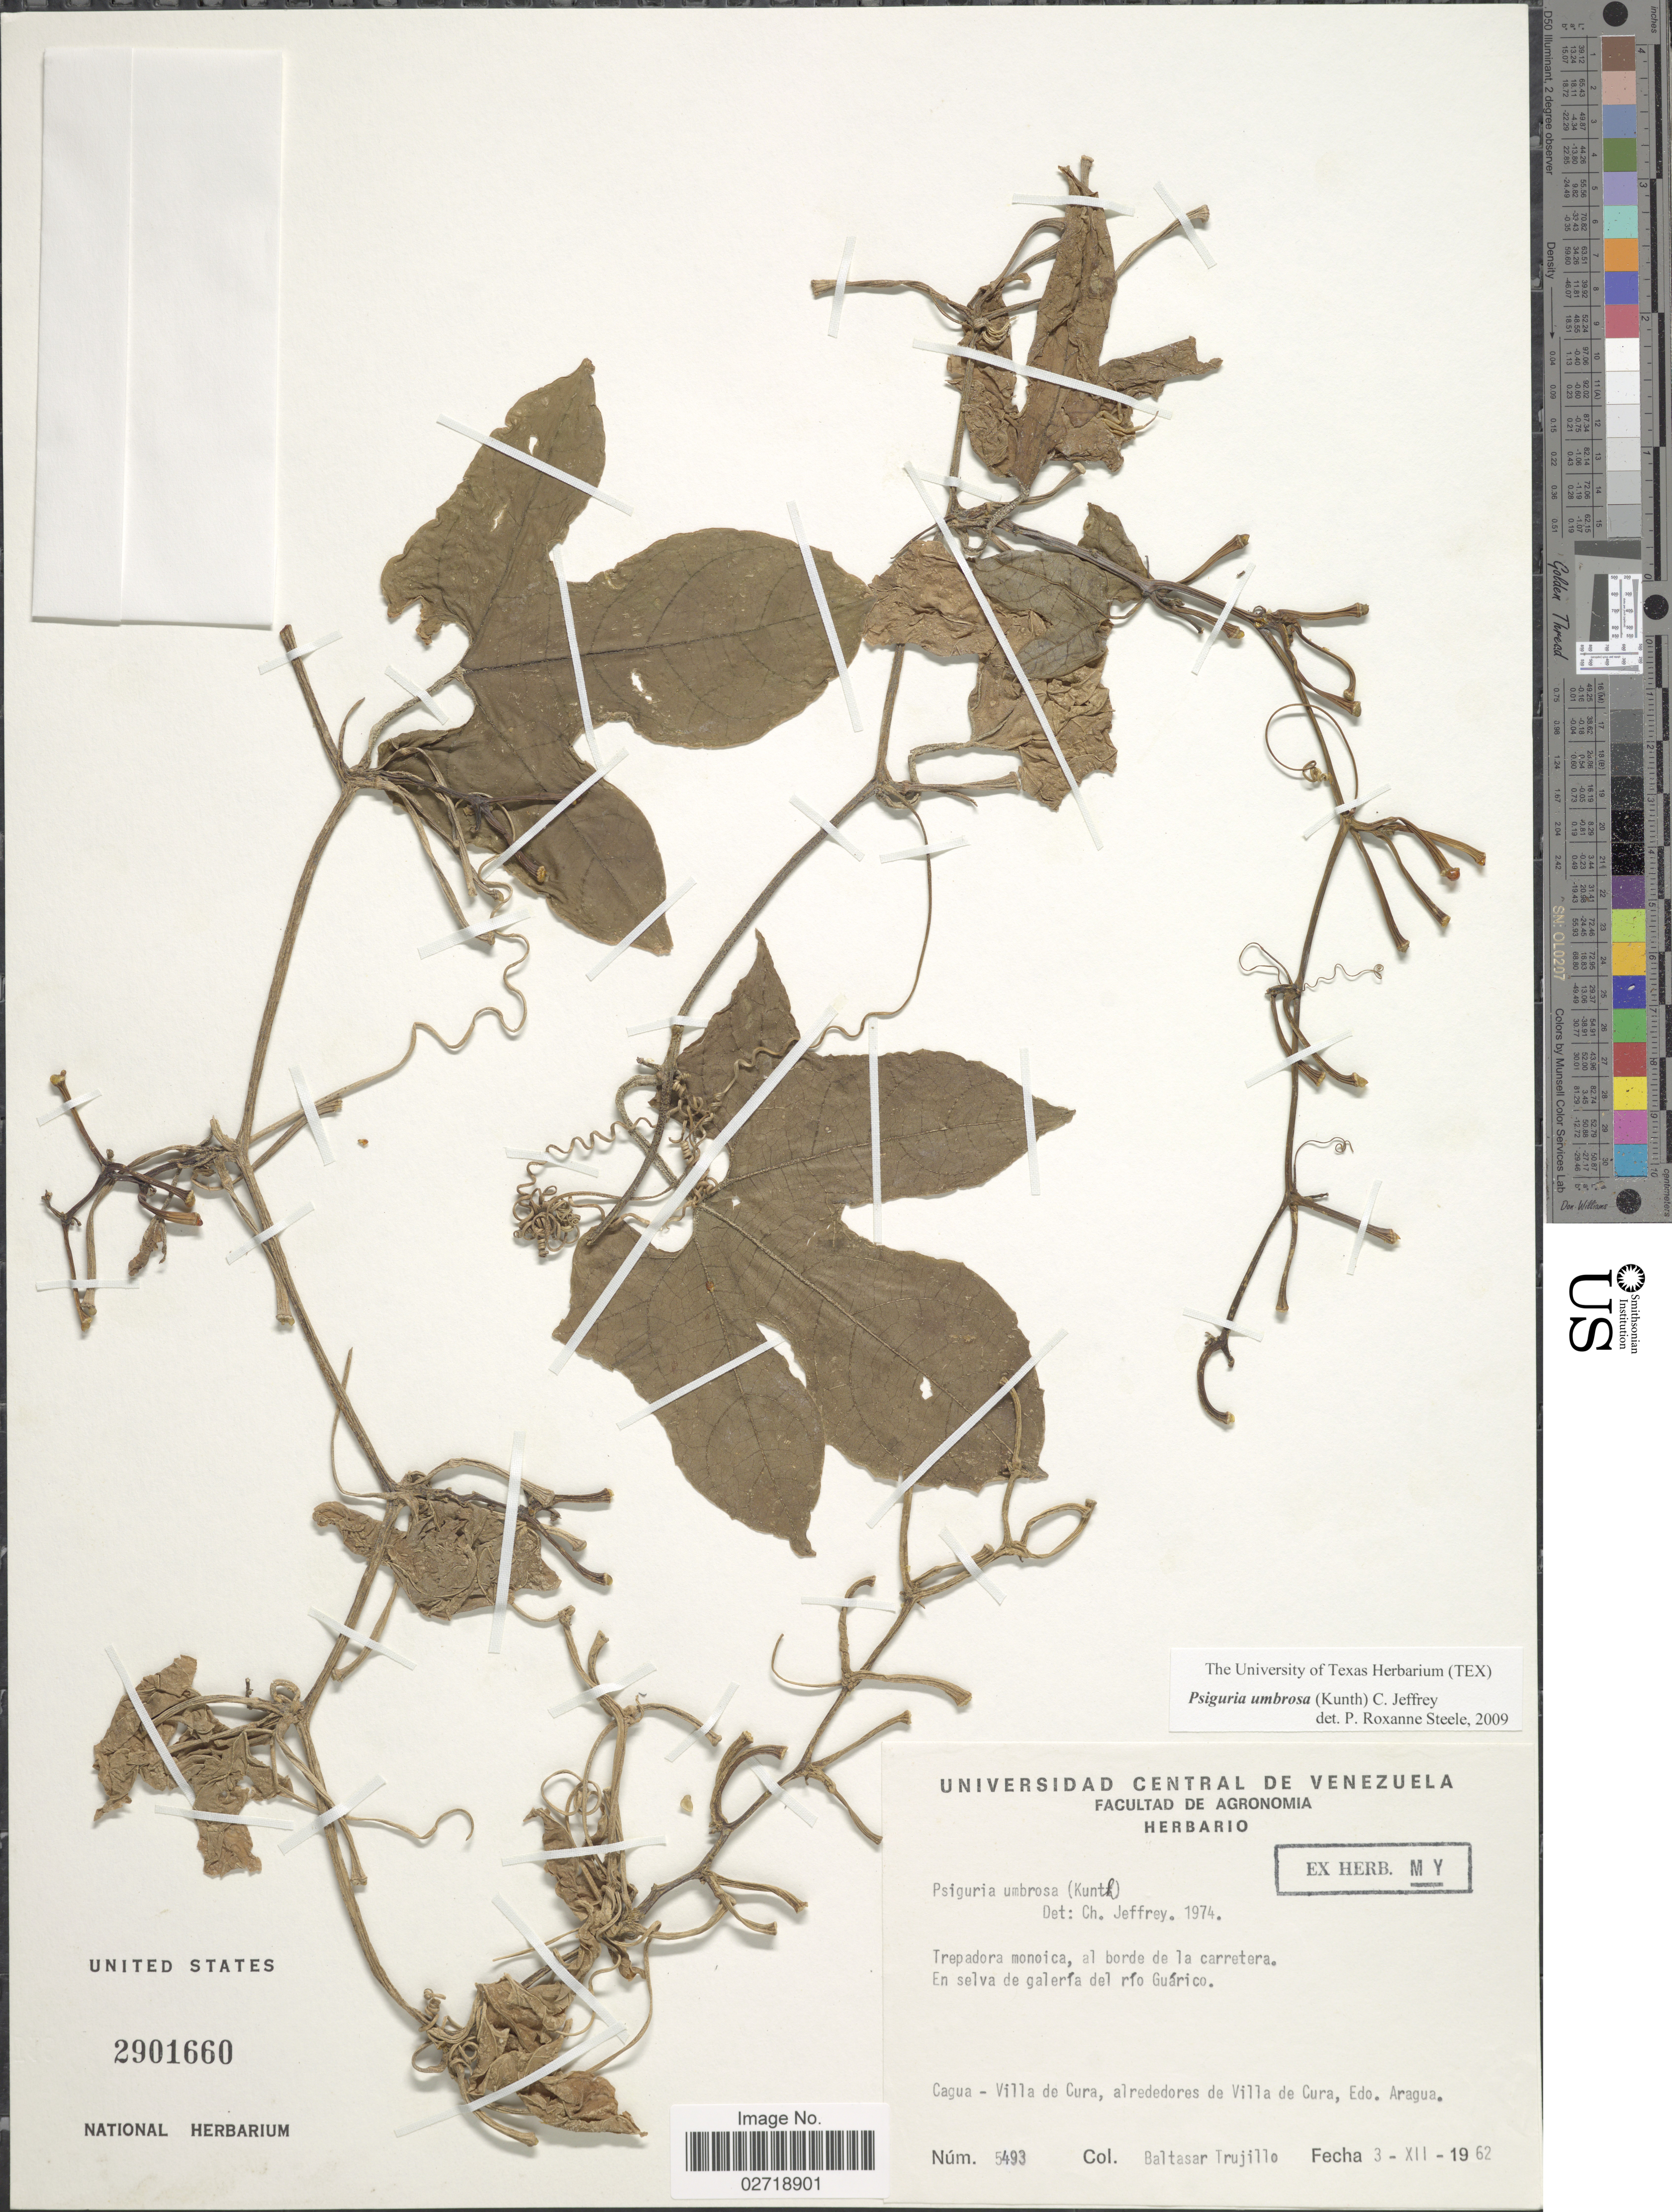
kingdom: Plantae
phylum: Tracheophyta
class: Magnoliopsida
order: Cucurbitales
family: Cucurbitaceae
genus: Psiguria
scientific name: Psiguria umbrosa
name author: (Kunth) C. Jeffrey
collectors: B. Trujillo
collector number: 5493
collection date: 1962-12-03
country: Venezuela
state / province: Aragua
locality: Cagua - Villa do Cura, alrededores de Villa de Cura, rio Guarico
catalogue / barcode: US 2901660